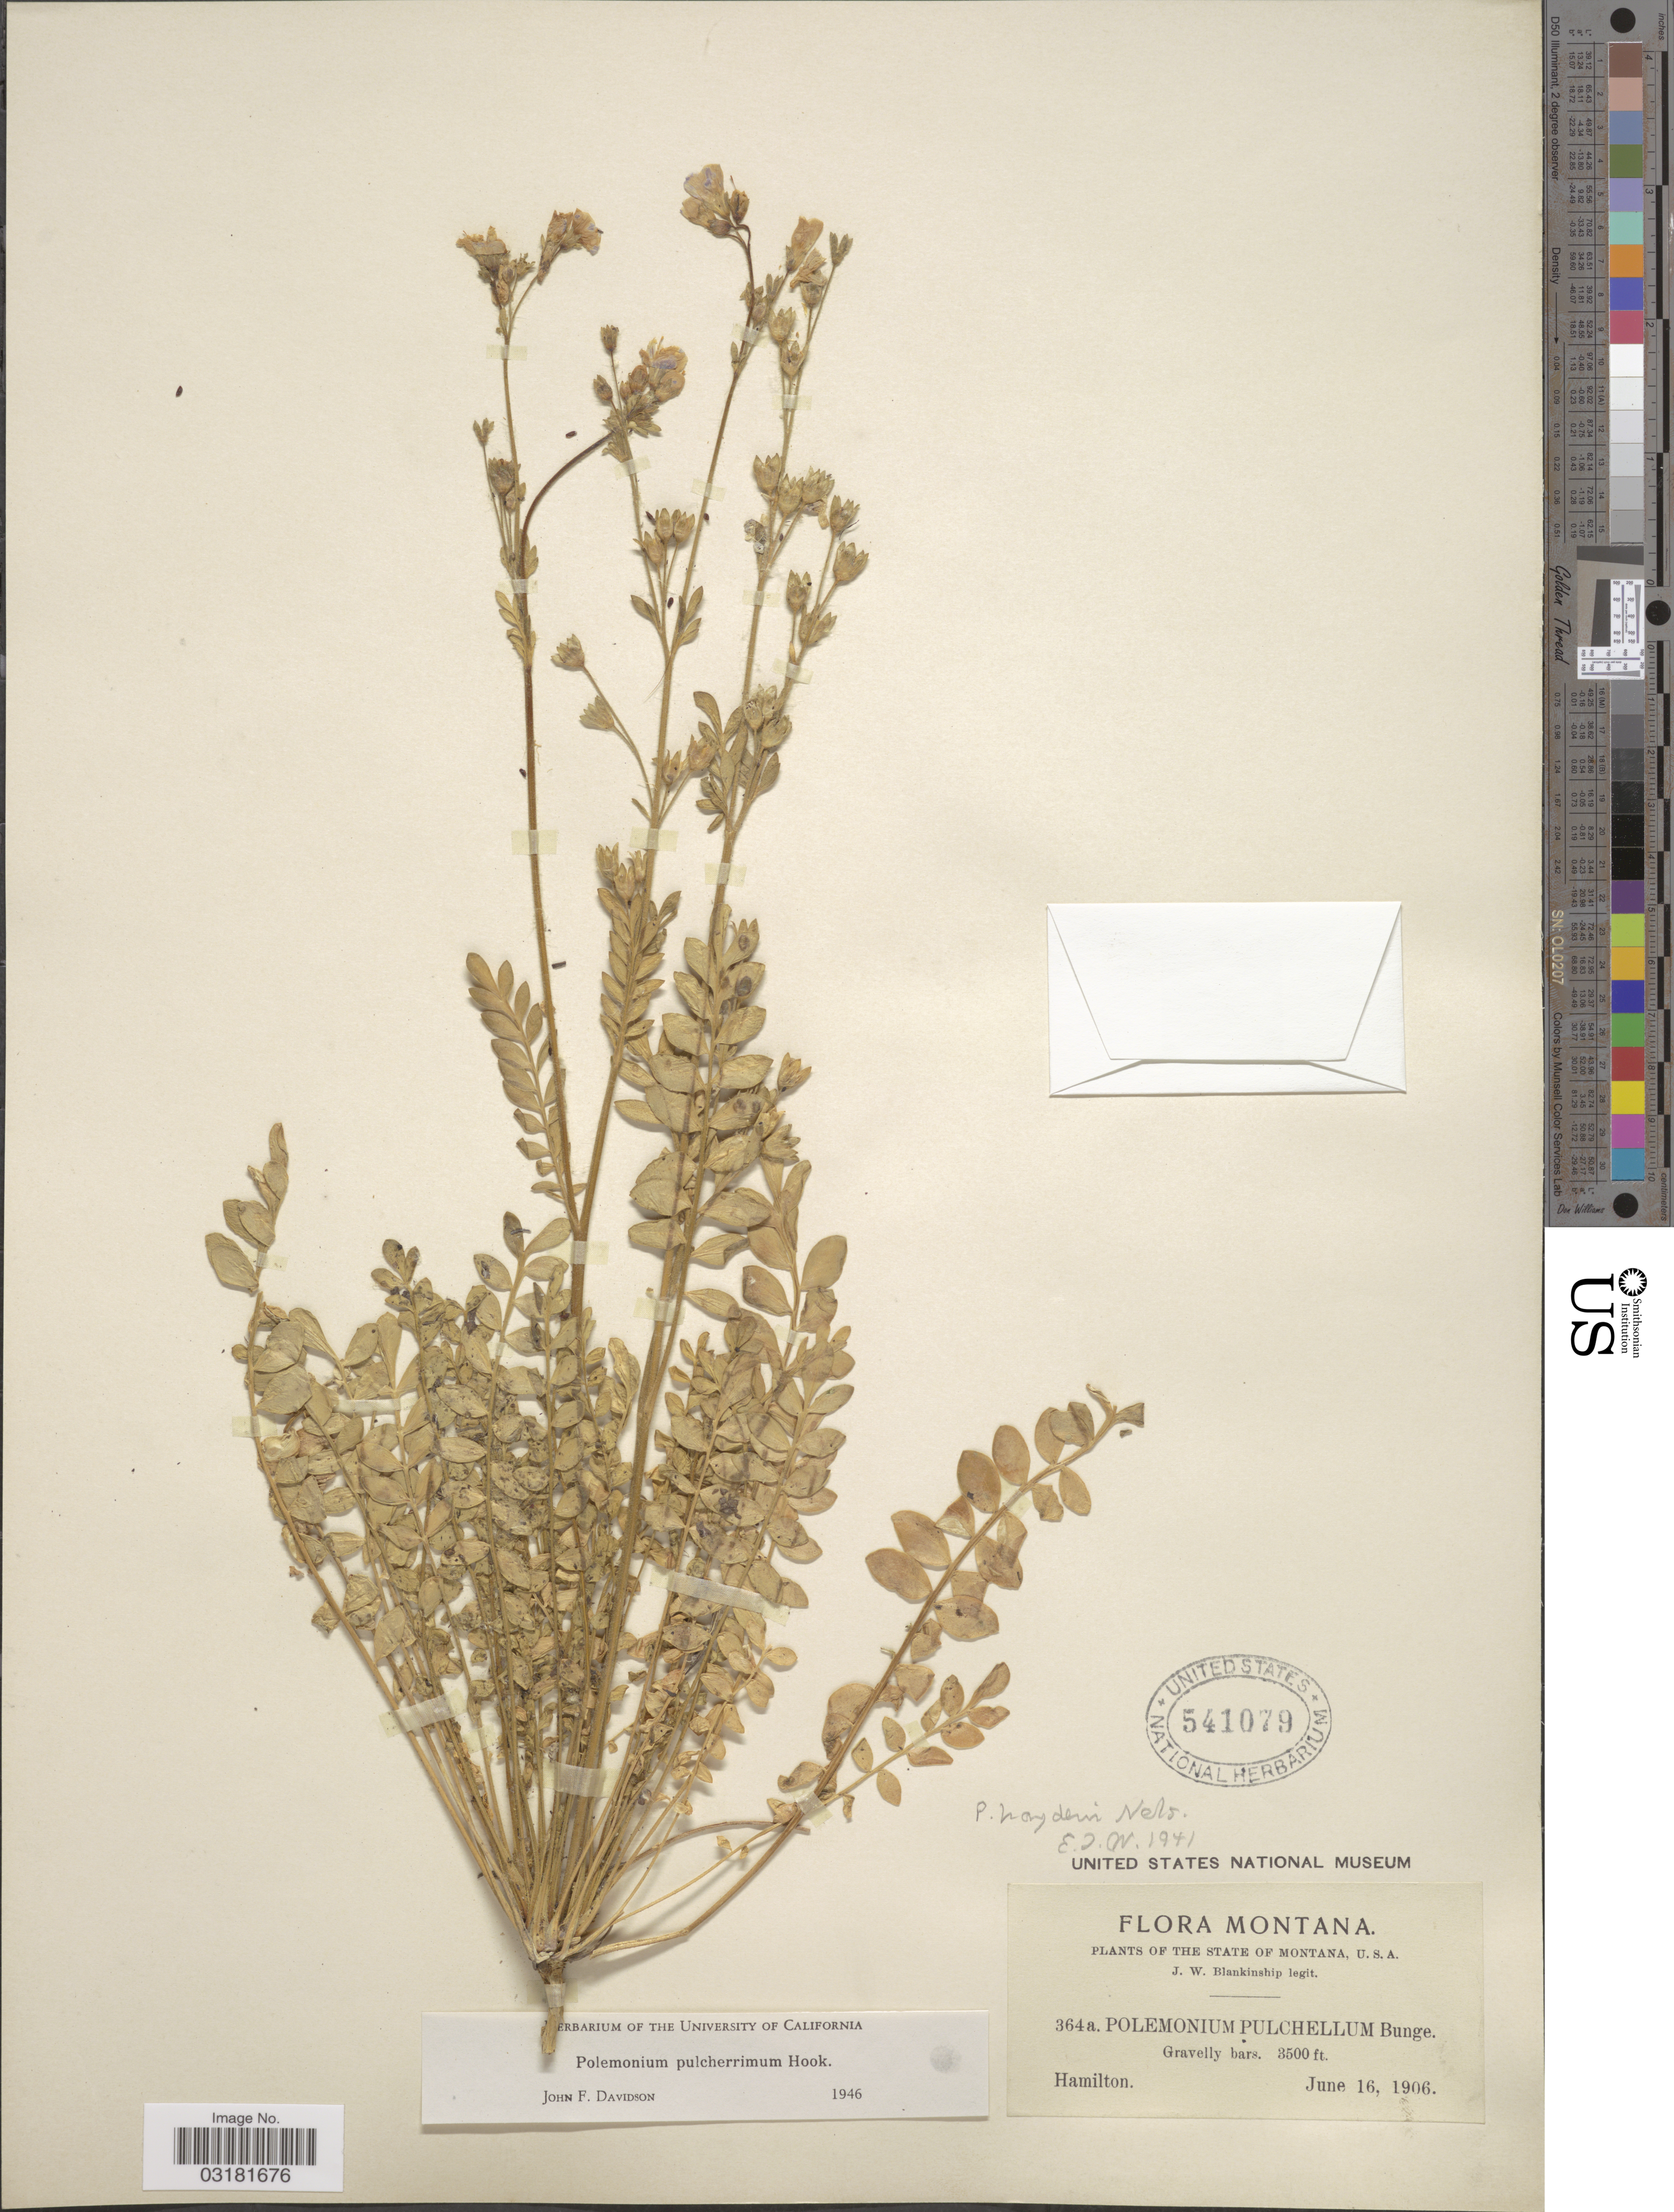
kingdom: Plantae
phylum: Tracheophyta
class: Magnoliopsida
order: Ericales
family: Polemoniaceae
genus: Polemonium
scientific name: Polemonium pulcherrimum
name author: Hook.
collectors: J. W. Blankinship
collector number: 364a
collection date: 1906-06-16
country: United States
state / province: Montana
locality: Gravelly bars. Hamilton.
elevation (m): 1067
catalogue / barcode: US 541079